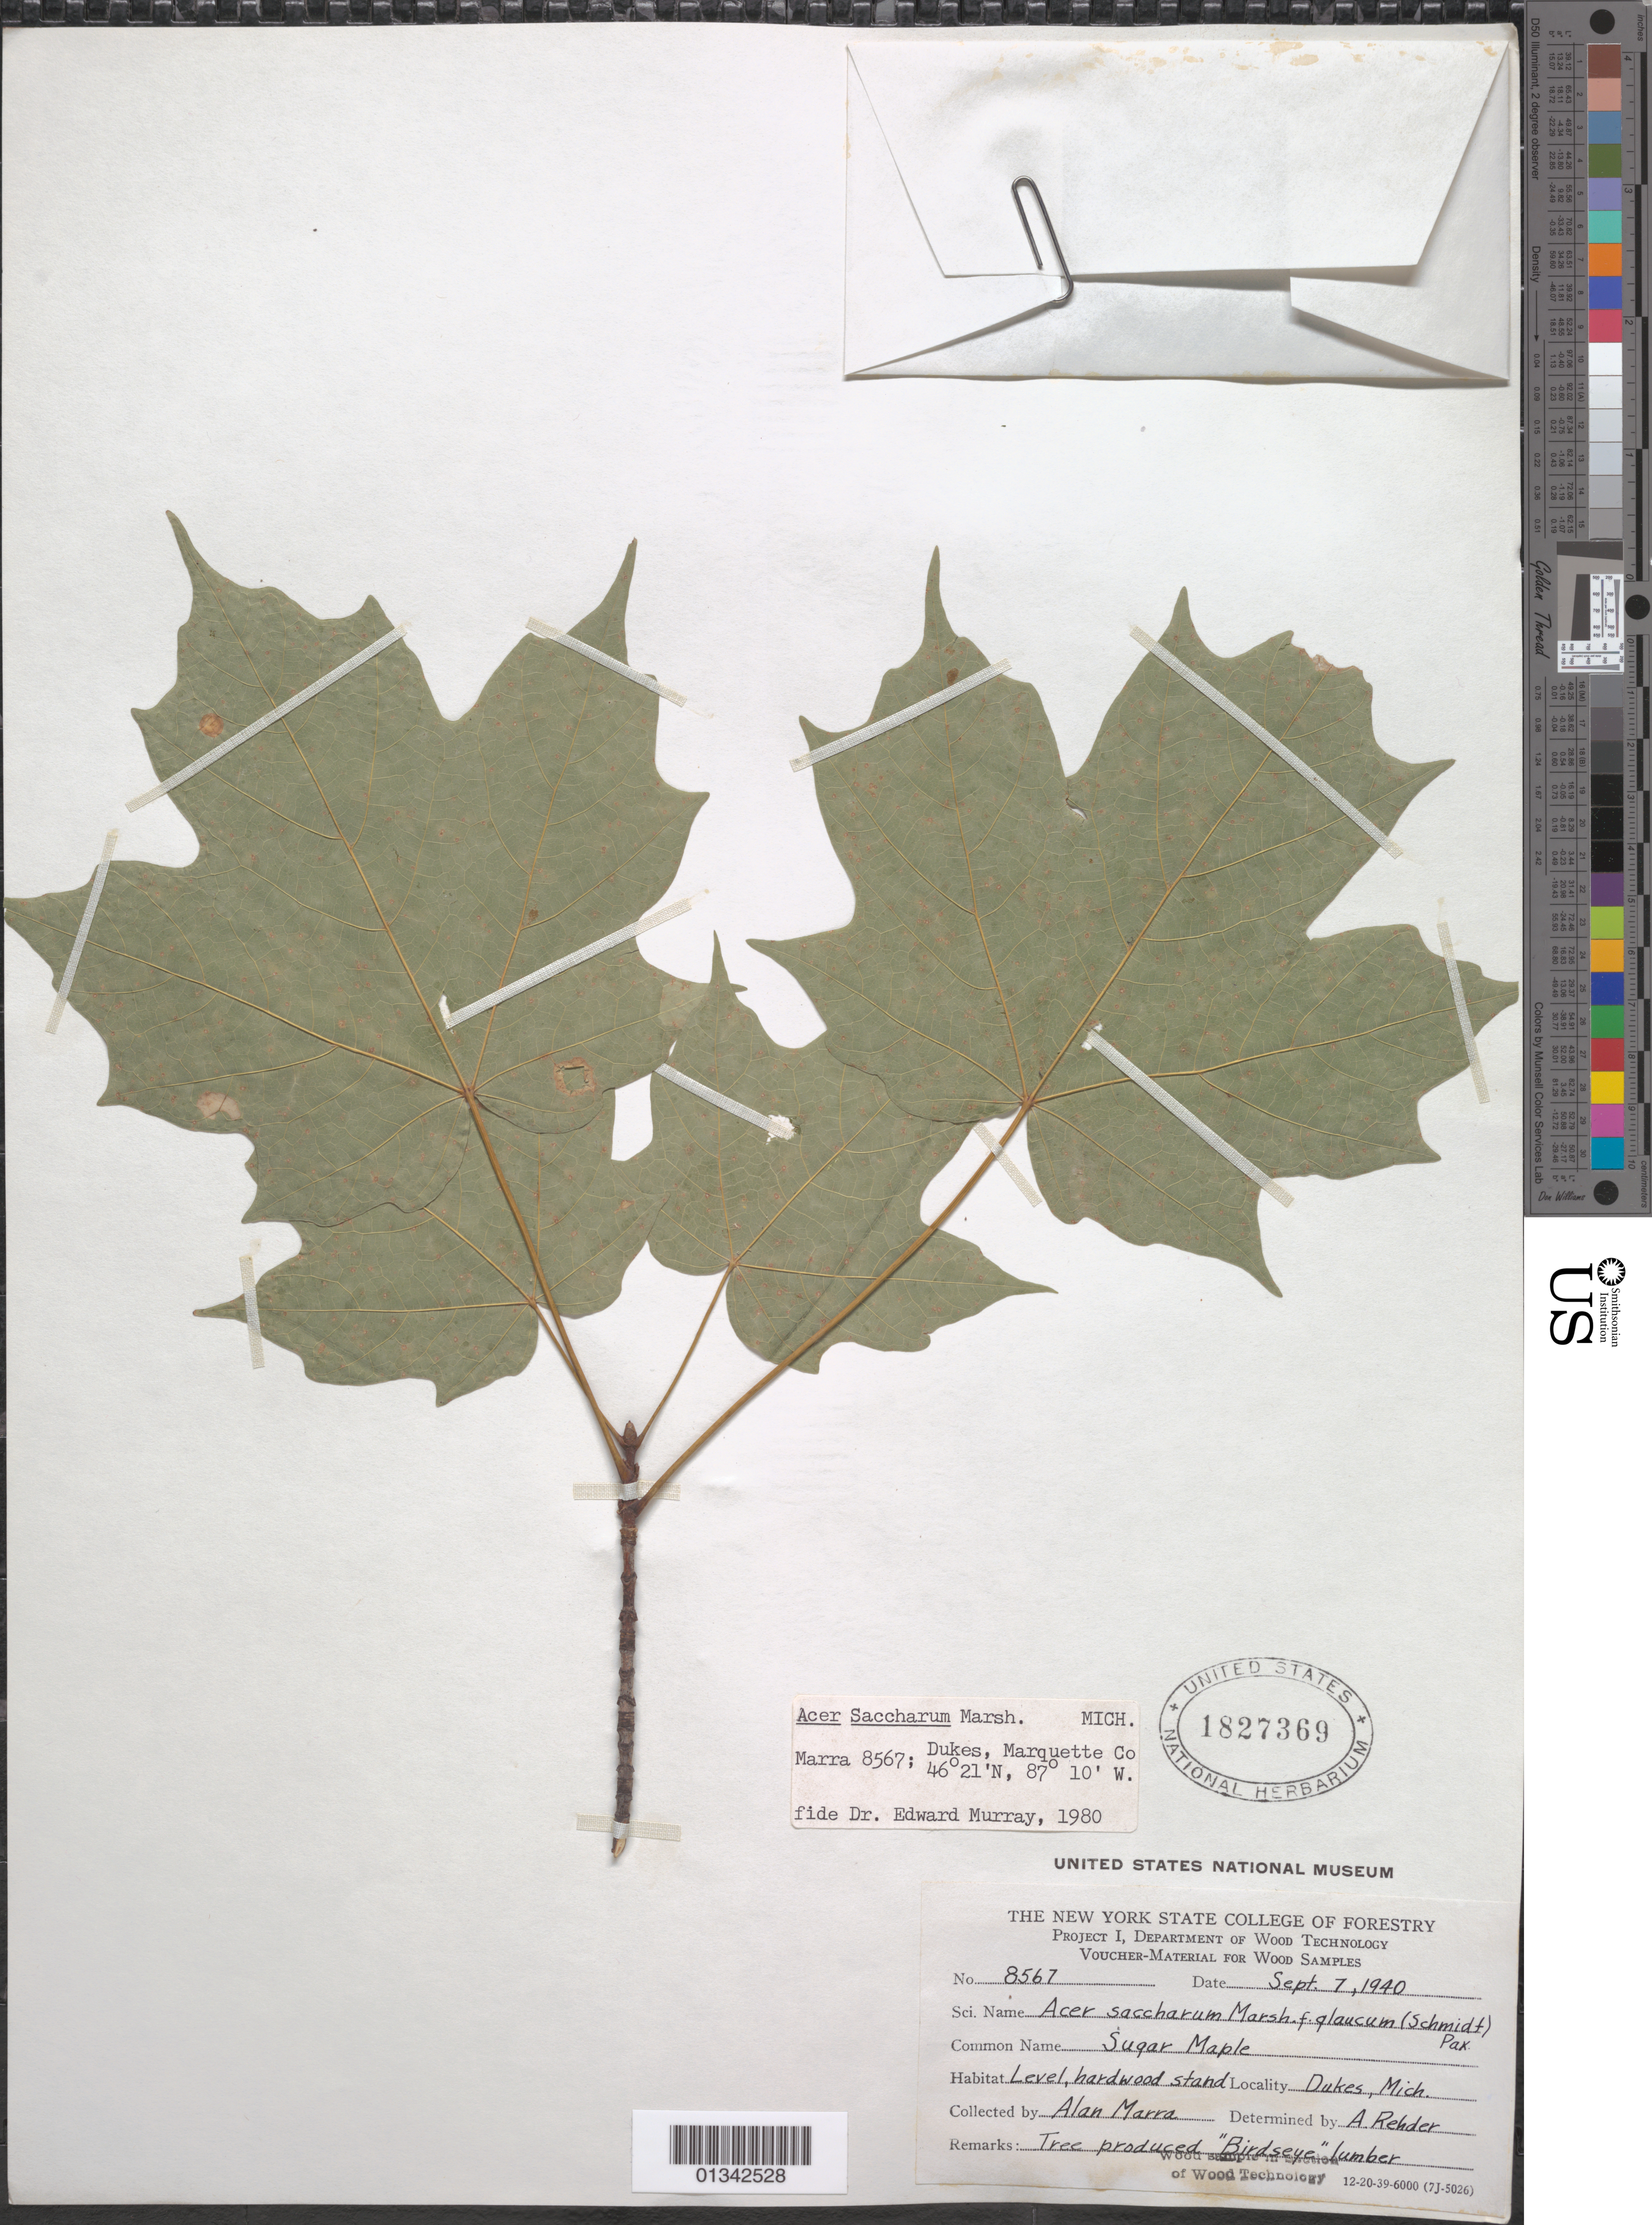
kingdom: Plantae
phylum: Tracheophyta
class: Magnoliopsida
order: Sapindales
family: Sapindaceae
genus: Acer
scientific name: Acer saccharum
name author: Marshall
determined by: Murray, Edward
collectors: A. Marra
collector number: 8567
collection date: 1940-09-07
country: United States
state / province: Michigan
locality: Marquette Co., Dukes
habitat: Level, hardwood stand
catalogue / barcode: US 1827369